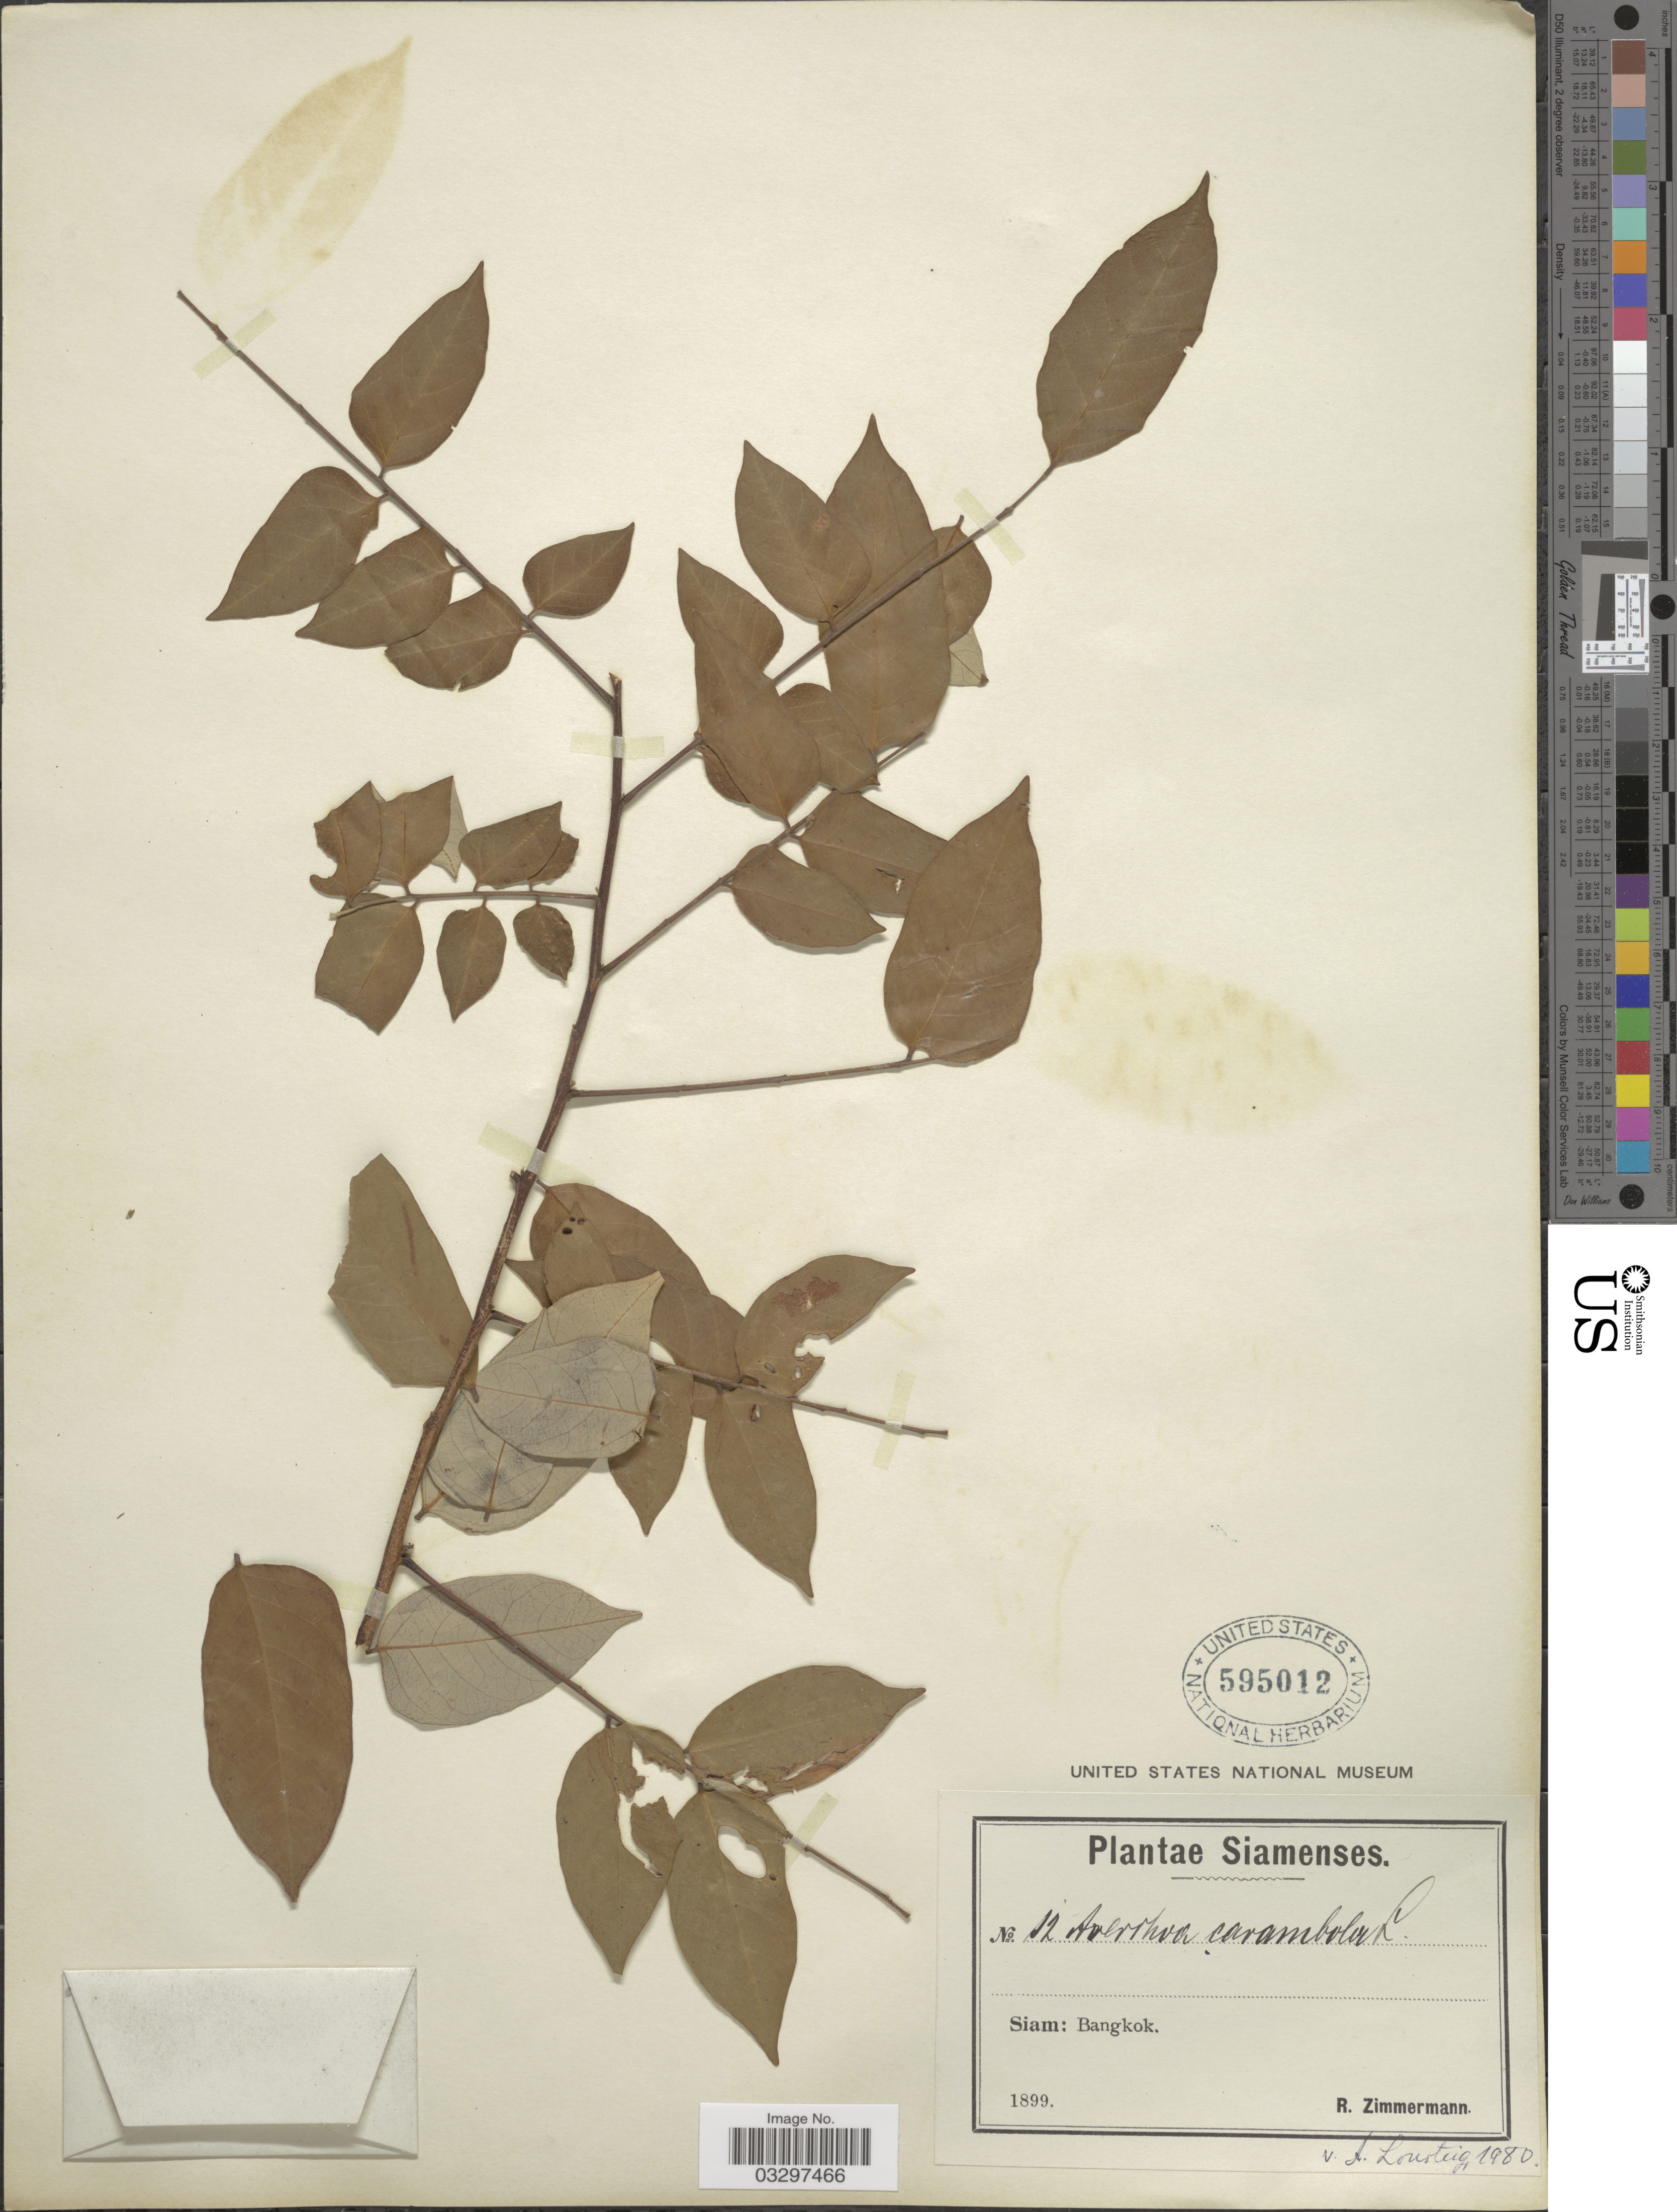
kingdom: Plantae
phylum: Tracheophyta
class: Magnoliopsida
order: Oxalidales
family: Oxalidaceae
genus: Averrhoa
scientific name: Averrhoa carambola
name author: L.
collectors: R. Zimmermann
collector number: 12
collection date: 1899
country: Thailand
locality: Siam: Bangkok.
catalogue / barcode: US 595012